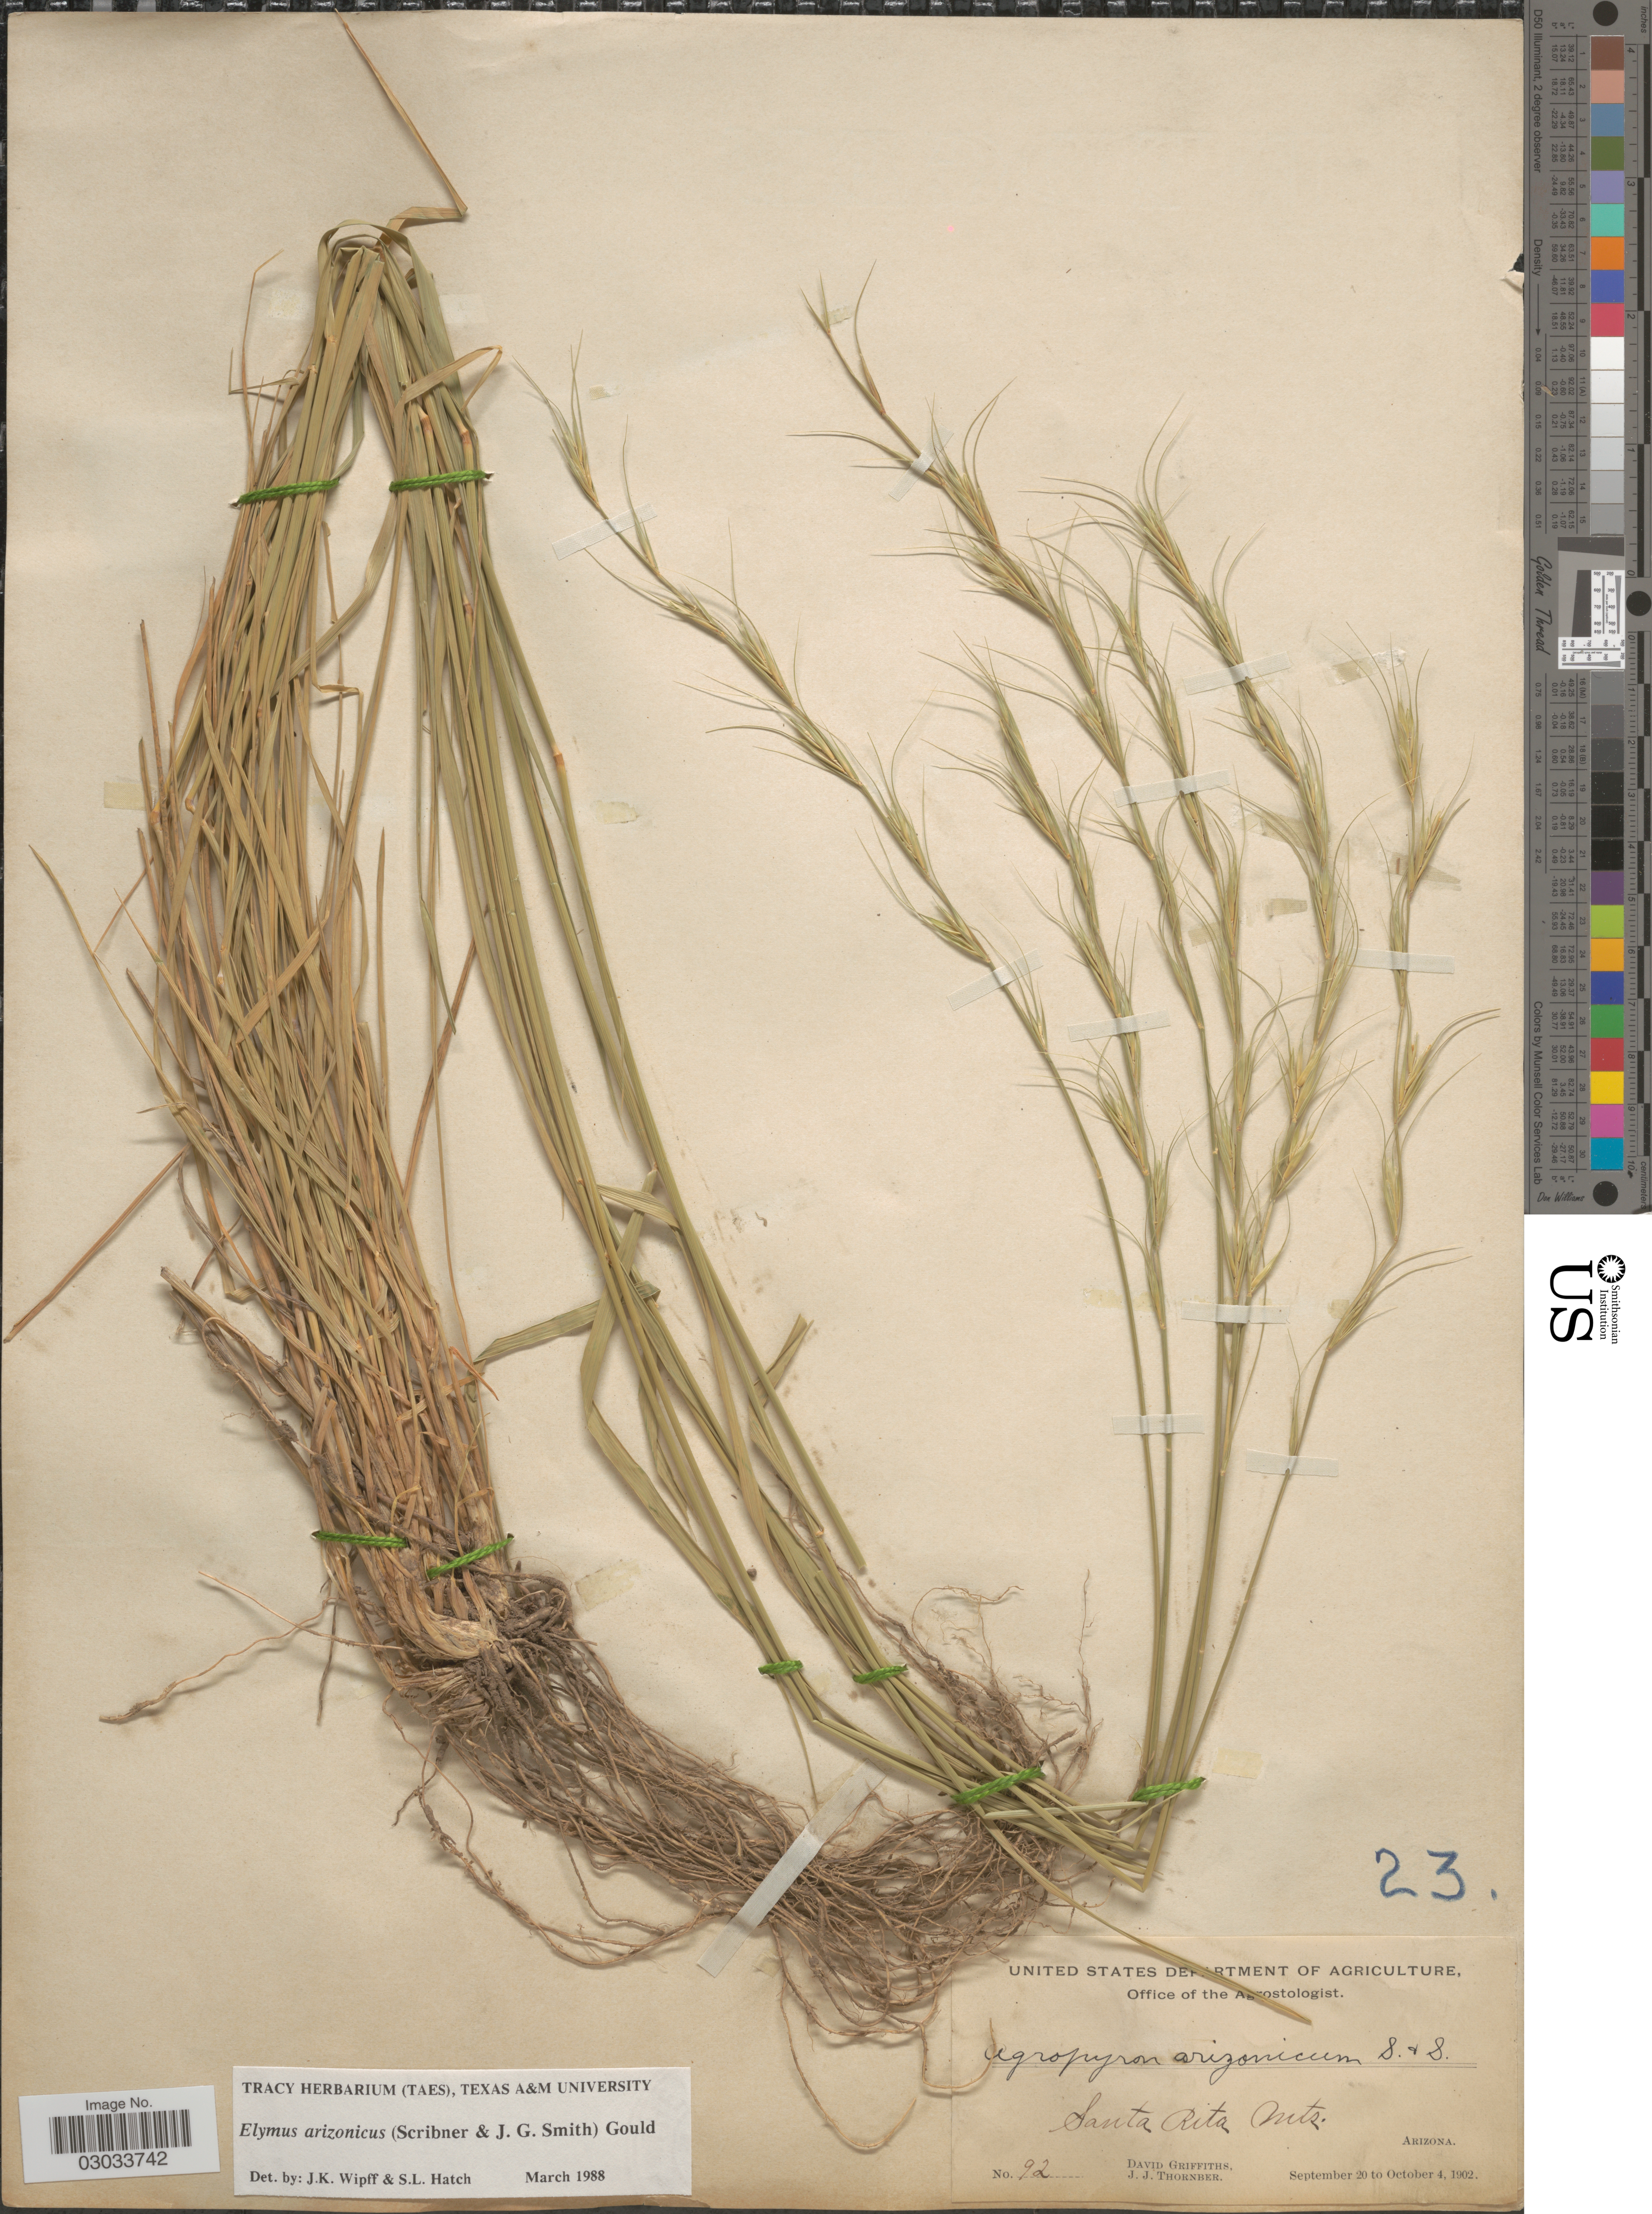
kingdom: Plantae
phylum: Tracheophyta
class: Liliopsida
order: Poales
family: Poaceae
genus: Elymus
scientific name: Elymus trachycaulus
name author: (Link) Gould ex Shinners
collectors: D. Griffiths & J. Thornber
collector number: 92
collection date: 1902-09-20/1902-10-04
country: United States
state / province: Arizona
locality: Santa Rita Mts.